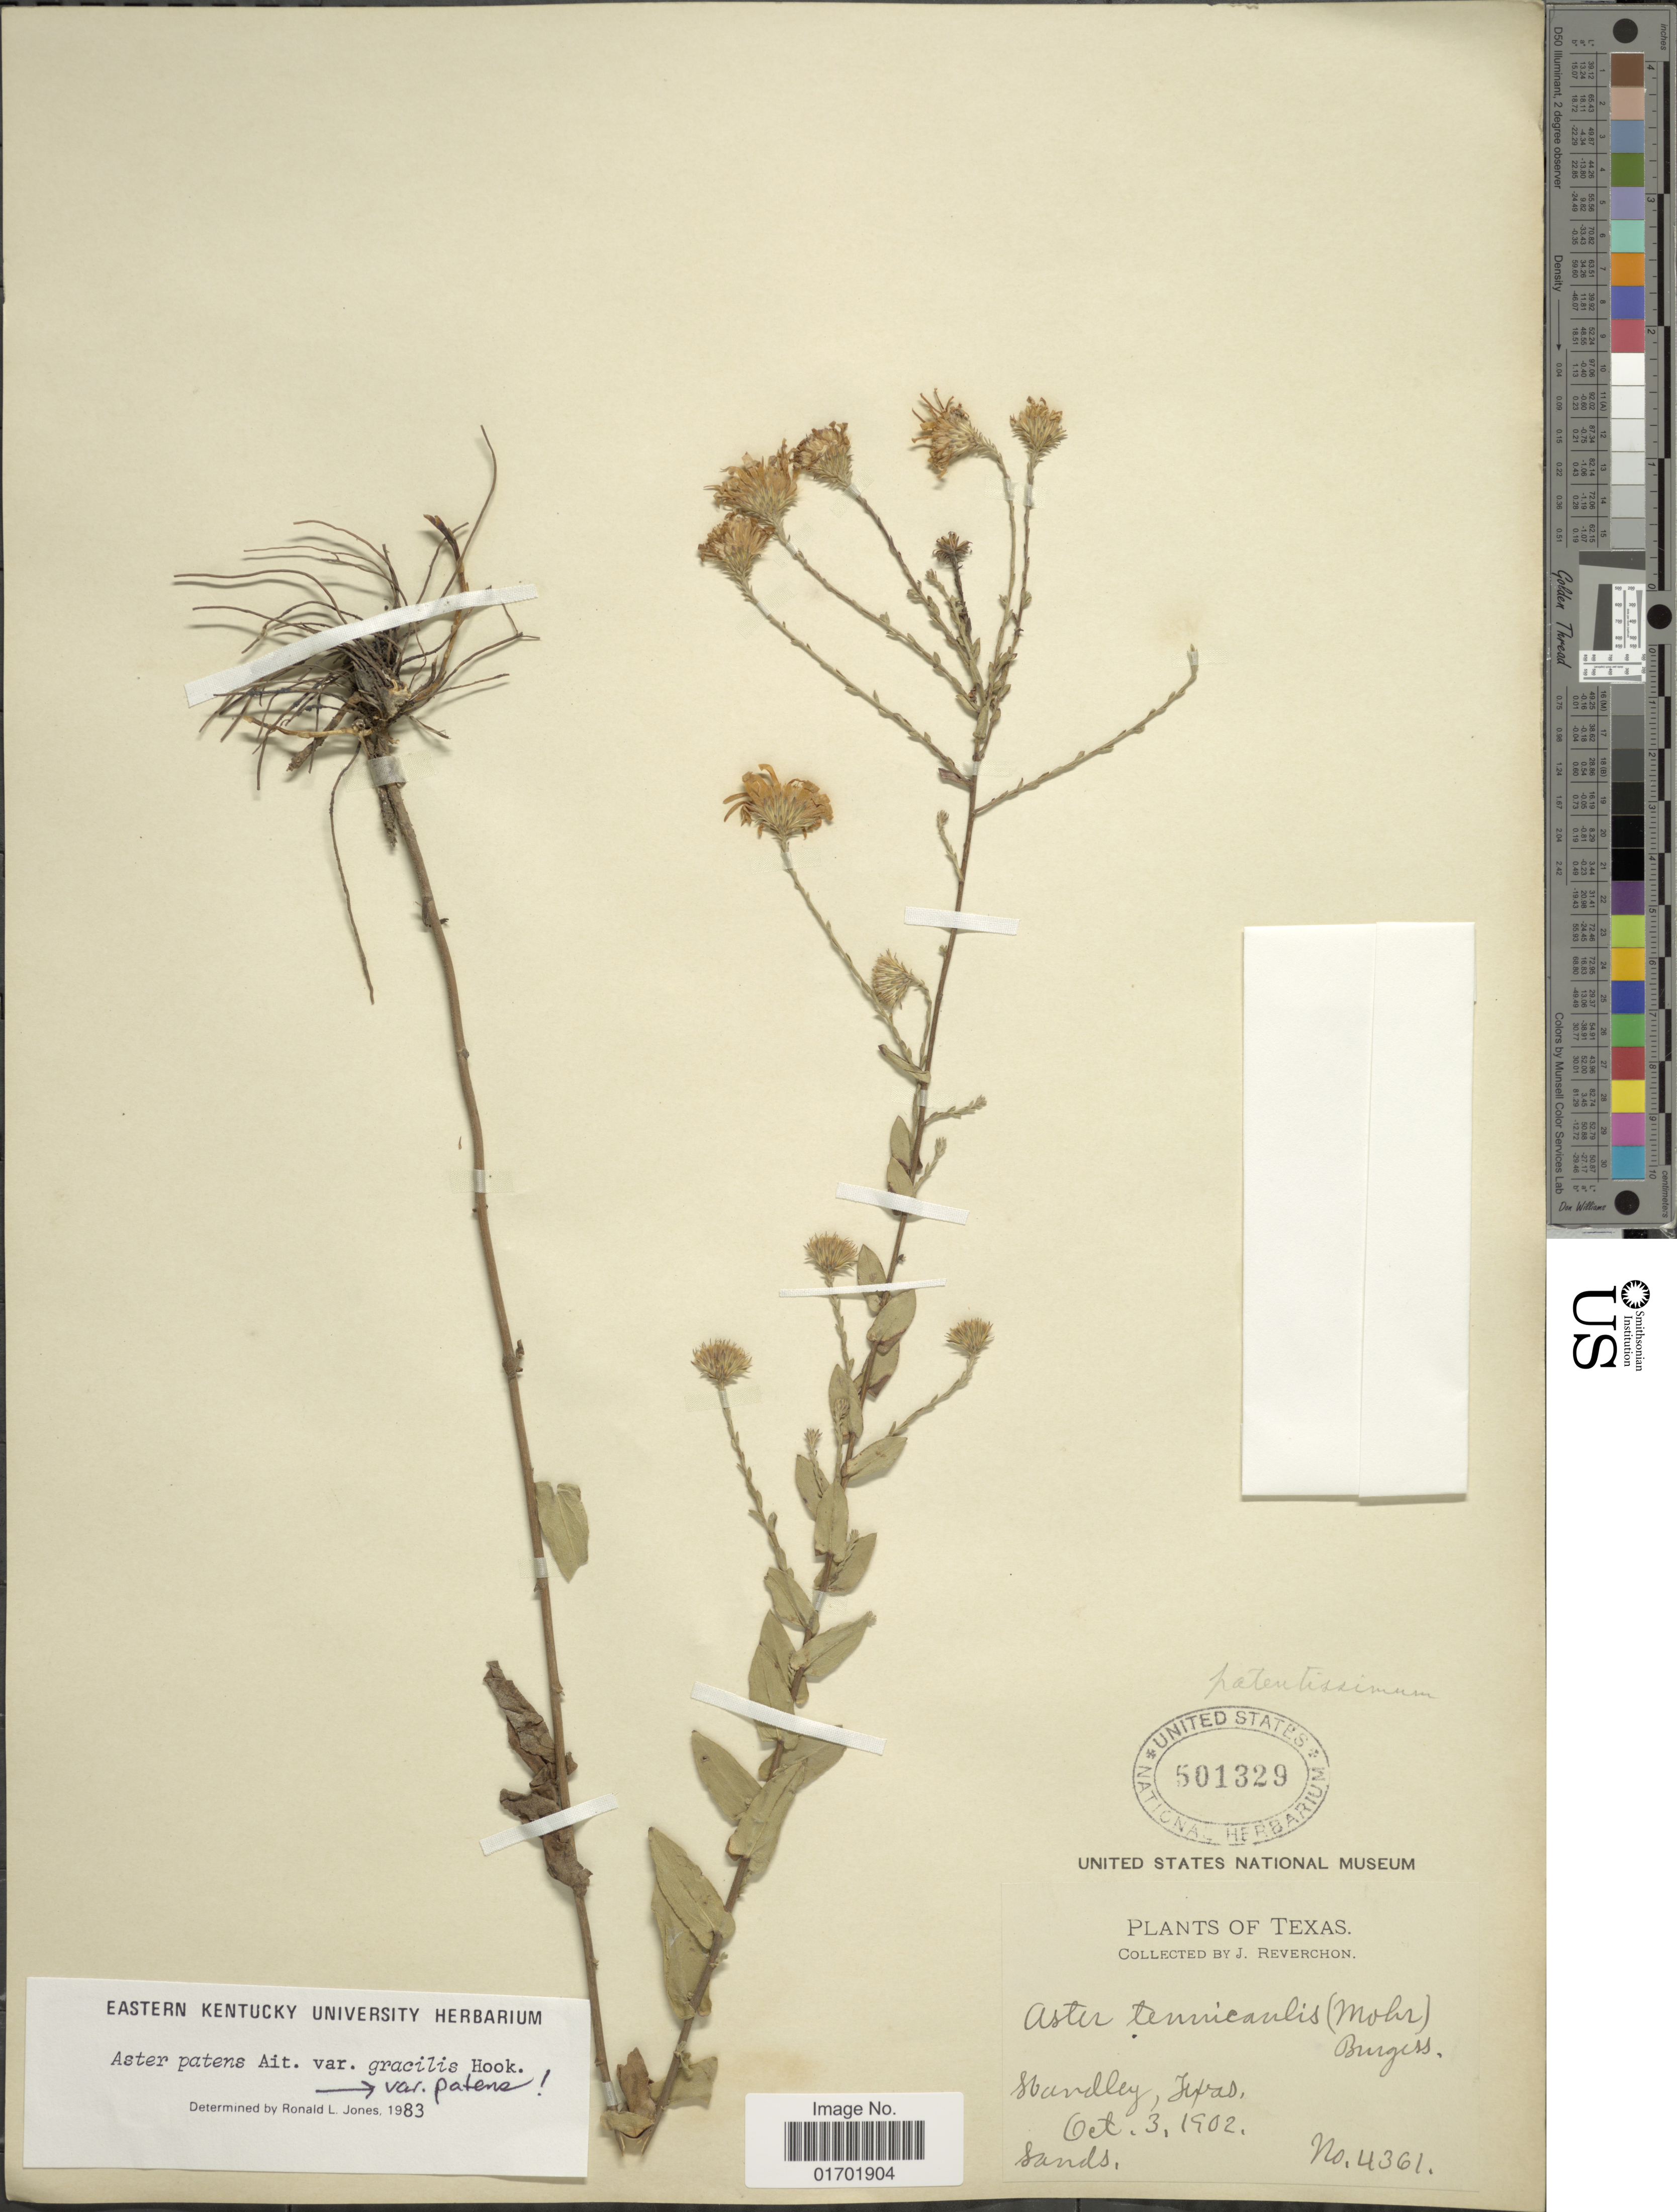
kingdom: Plantae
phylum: Tracheophyta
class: Magnoliopsida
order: Asterales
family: Asteraceae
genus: Symphyotrichum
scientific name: Symphyotrichum patens var. gracile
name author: (Hook.) G.L. Nesom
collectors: J. Reverchon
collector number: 4361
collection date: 1902-10-03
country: United States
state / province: Texas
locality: Standley.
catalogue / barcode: US 501329